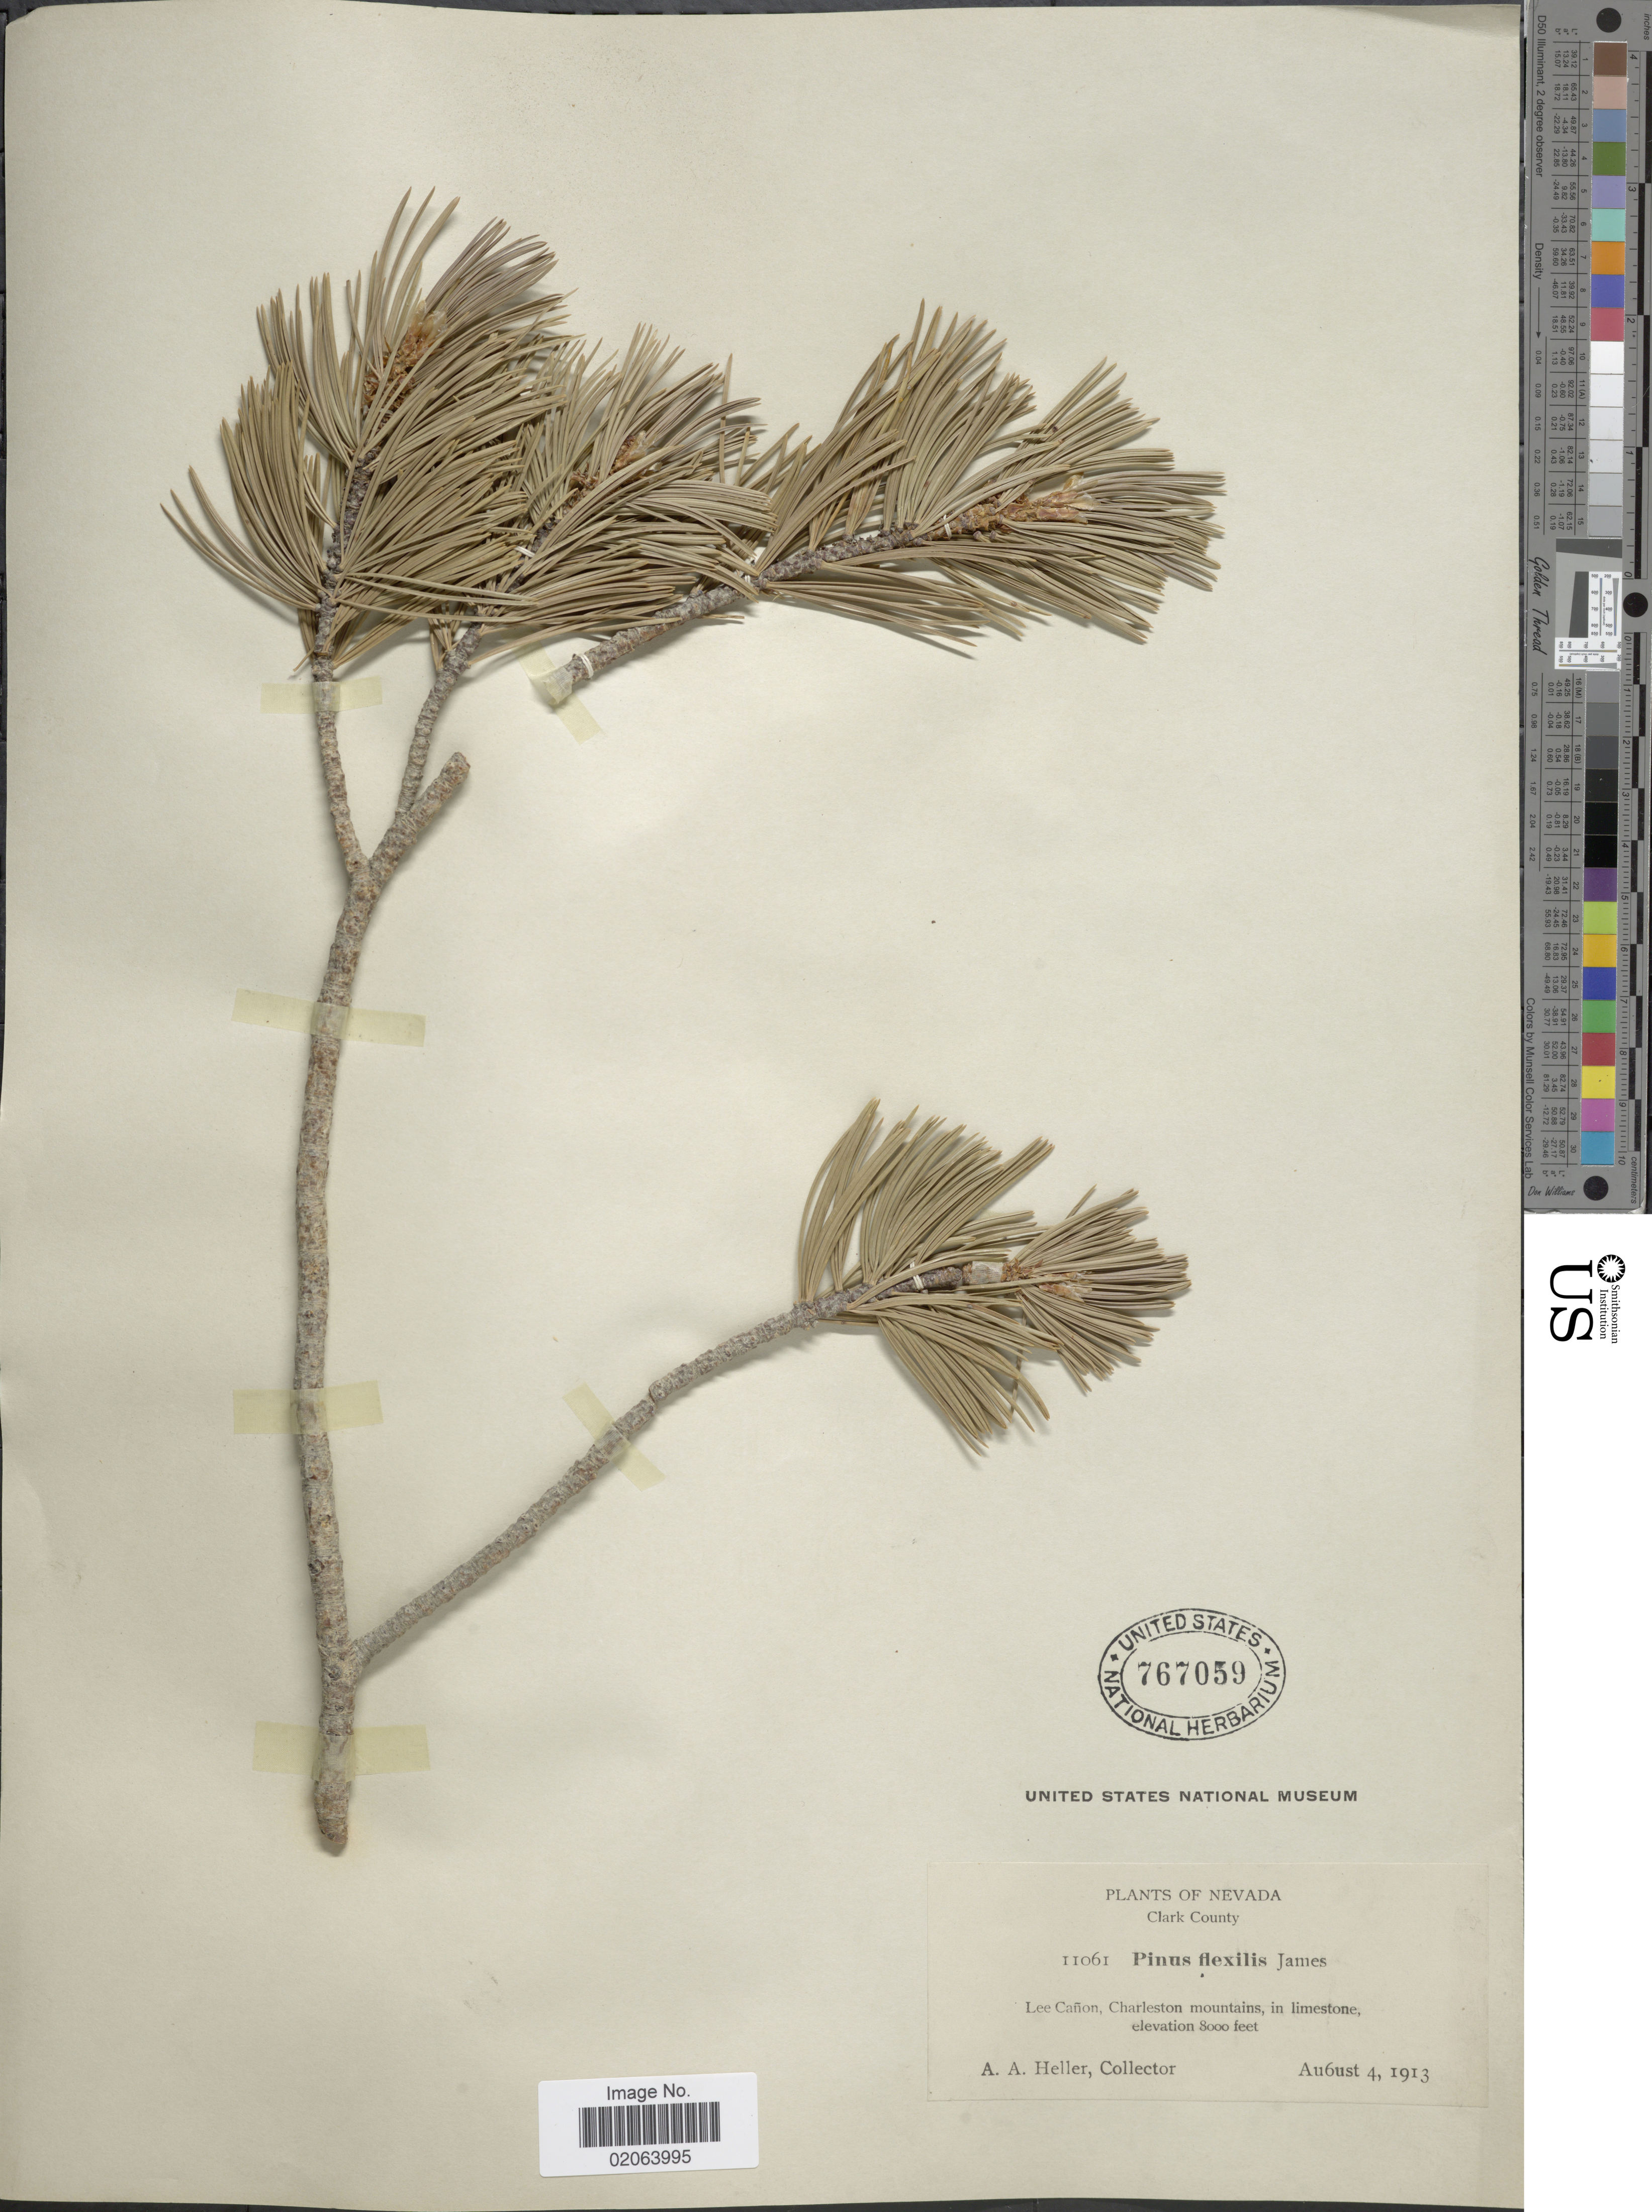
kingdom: Plantae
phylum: Tracheophyta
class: Pinopsida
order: Pinales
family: Pinaceae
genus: Pinus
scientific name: Pinus flexilis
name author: E. James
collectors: A. A. Heller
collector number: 11061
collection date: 1913-08-04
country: United States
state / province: Nevada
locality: Clark County. Lee Cañon, Charleston mountains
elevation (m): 2438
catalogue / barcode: US 767059